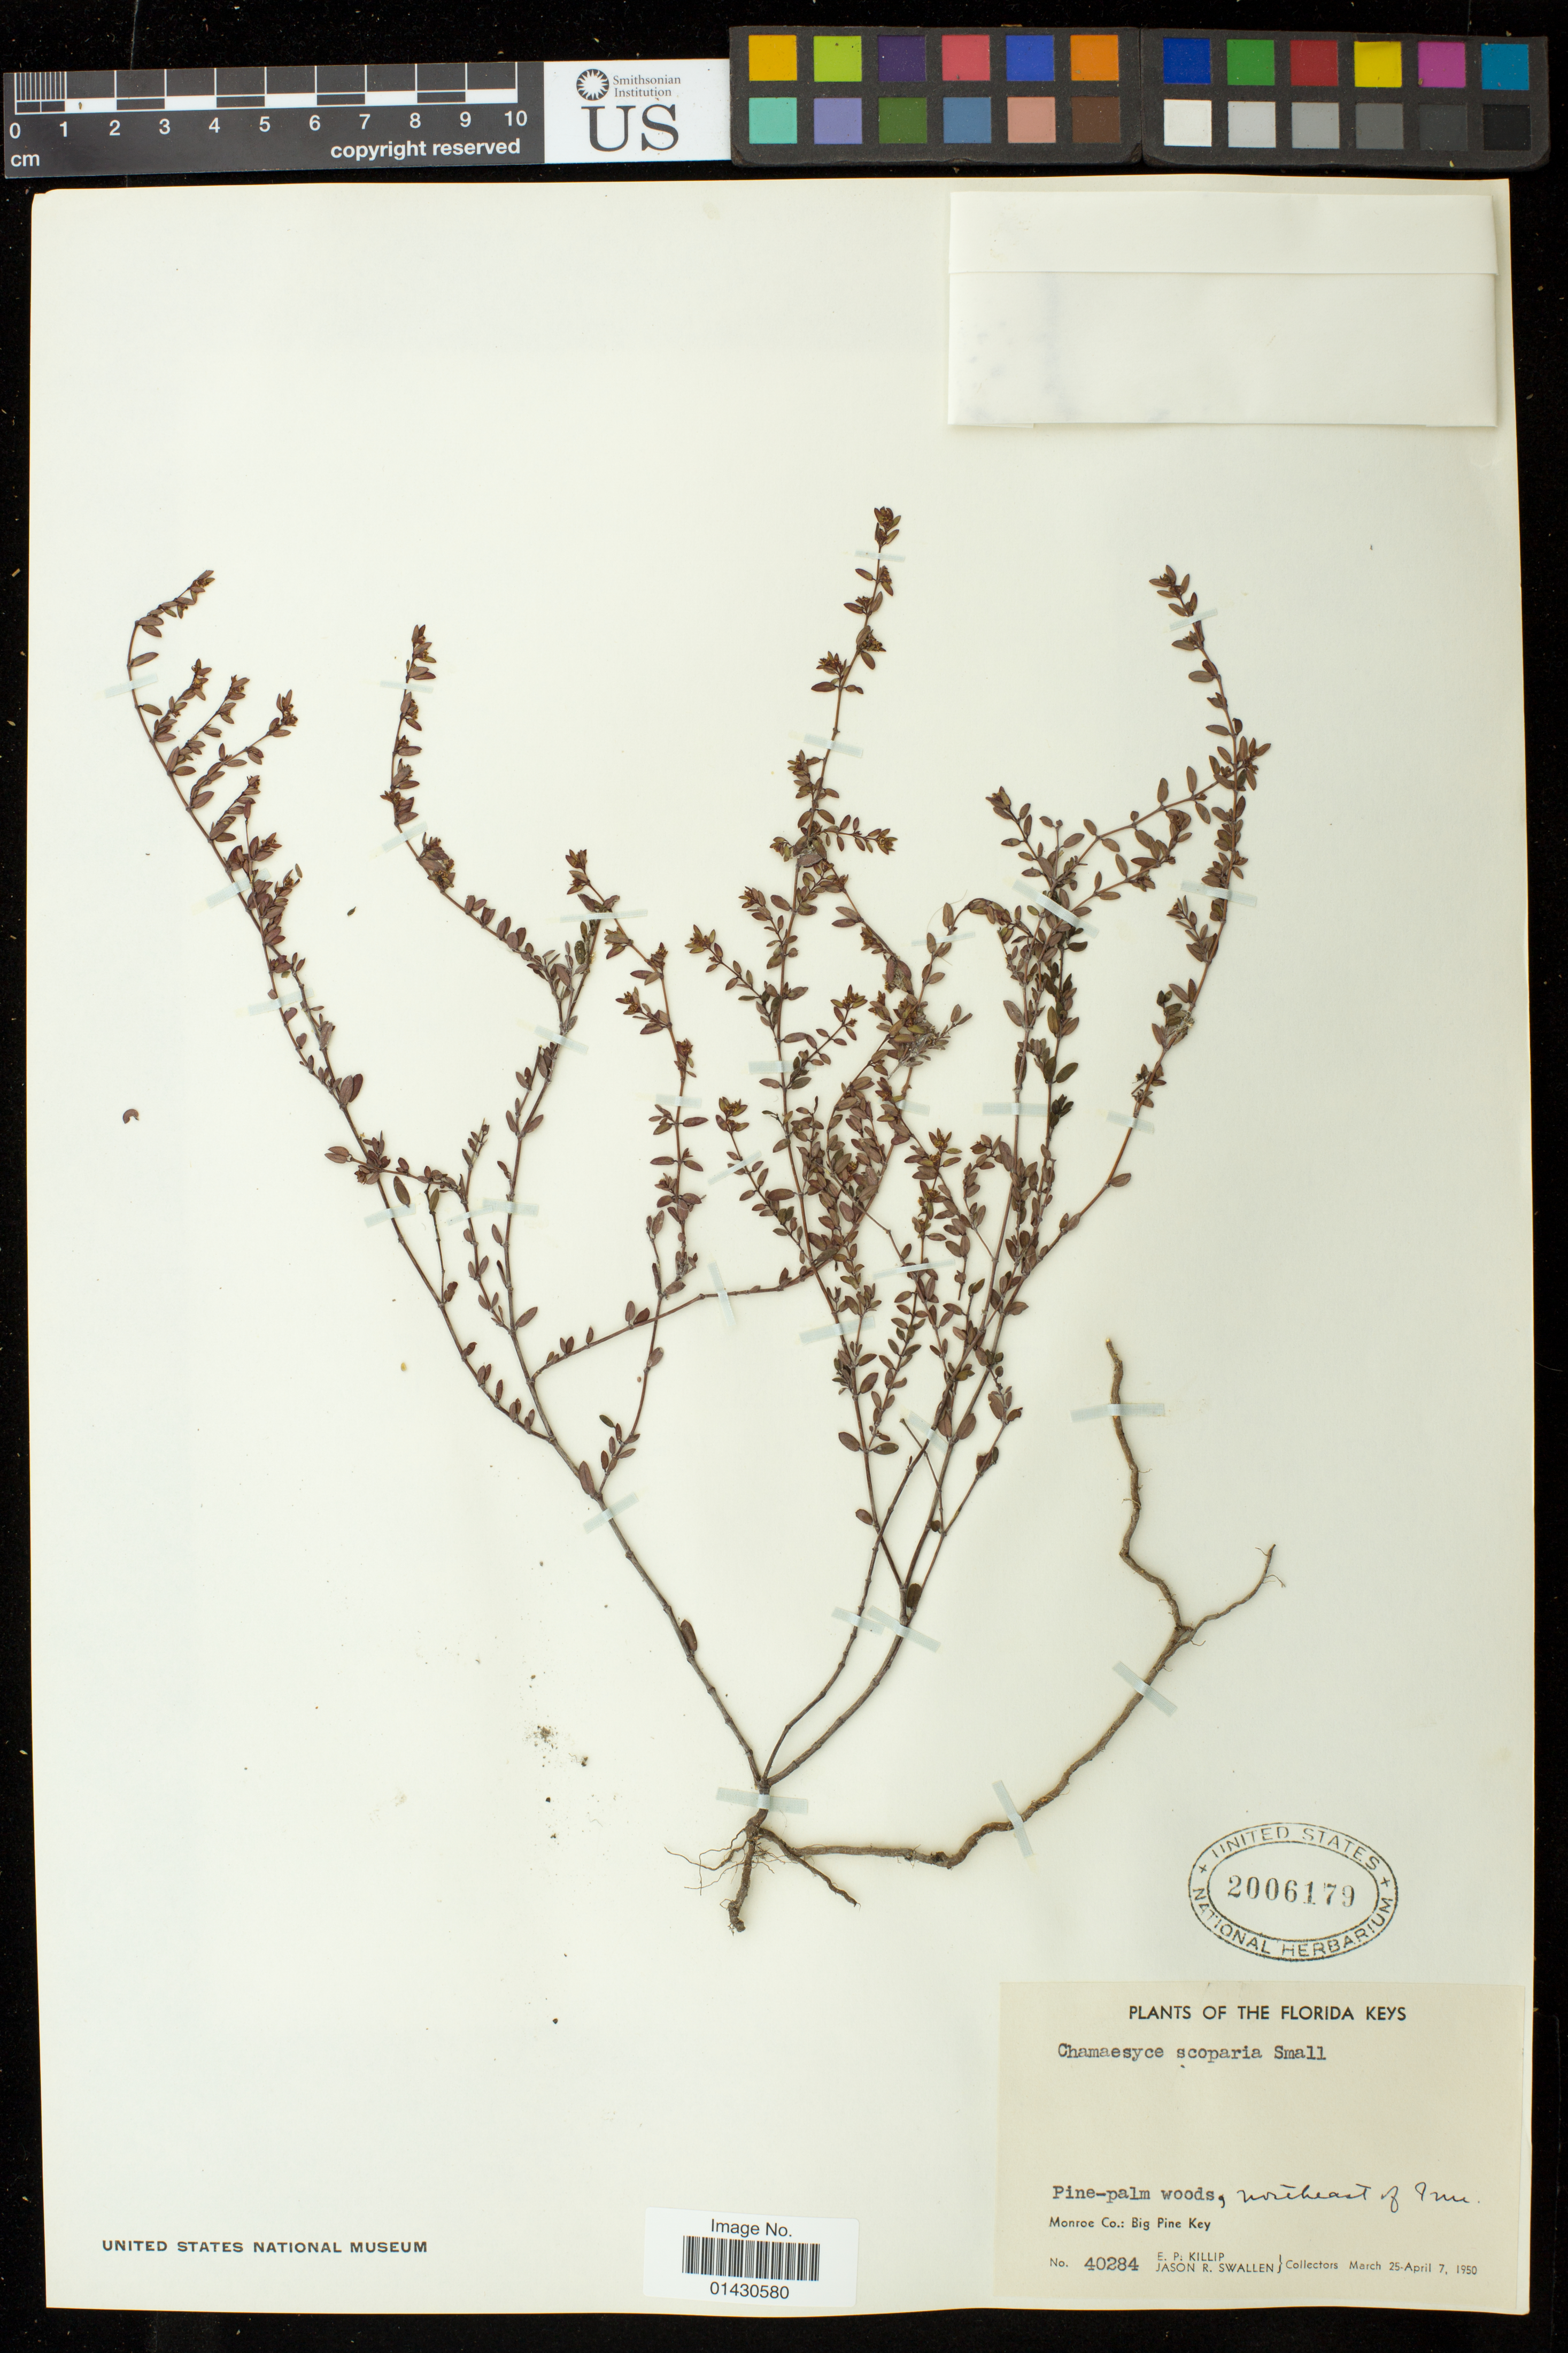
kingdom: Plantae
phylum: Tracheophyta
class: Magnoliopsida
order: Malpighiales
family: Euphorbiaceae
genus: Euphorbia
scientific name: Euphorbia porteriana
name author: (Small) Oudejans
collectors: E. P. Killip & J. R. Swallen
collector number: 40284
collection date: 1950-03-25/1950-04-07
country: United States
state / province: Florida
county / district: Monroe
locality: Big Pine Key; northeast of Inn.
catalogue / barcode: US 2006179